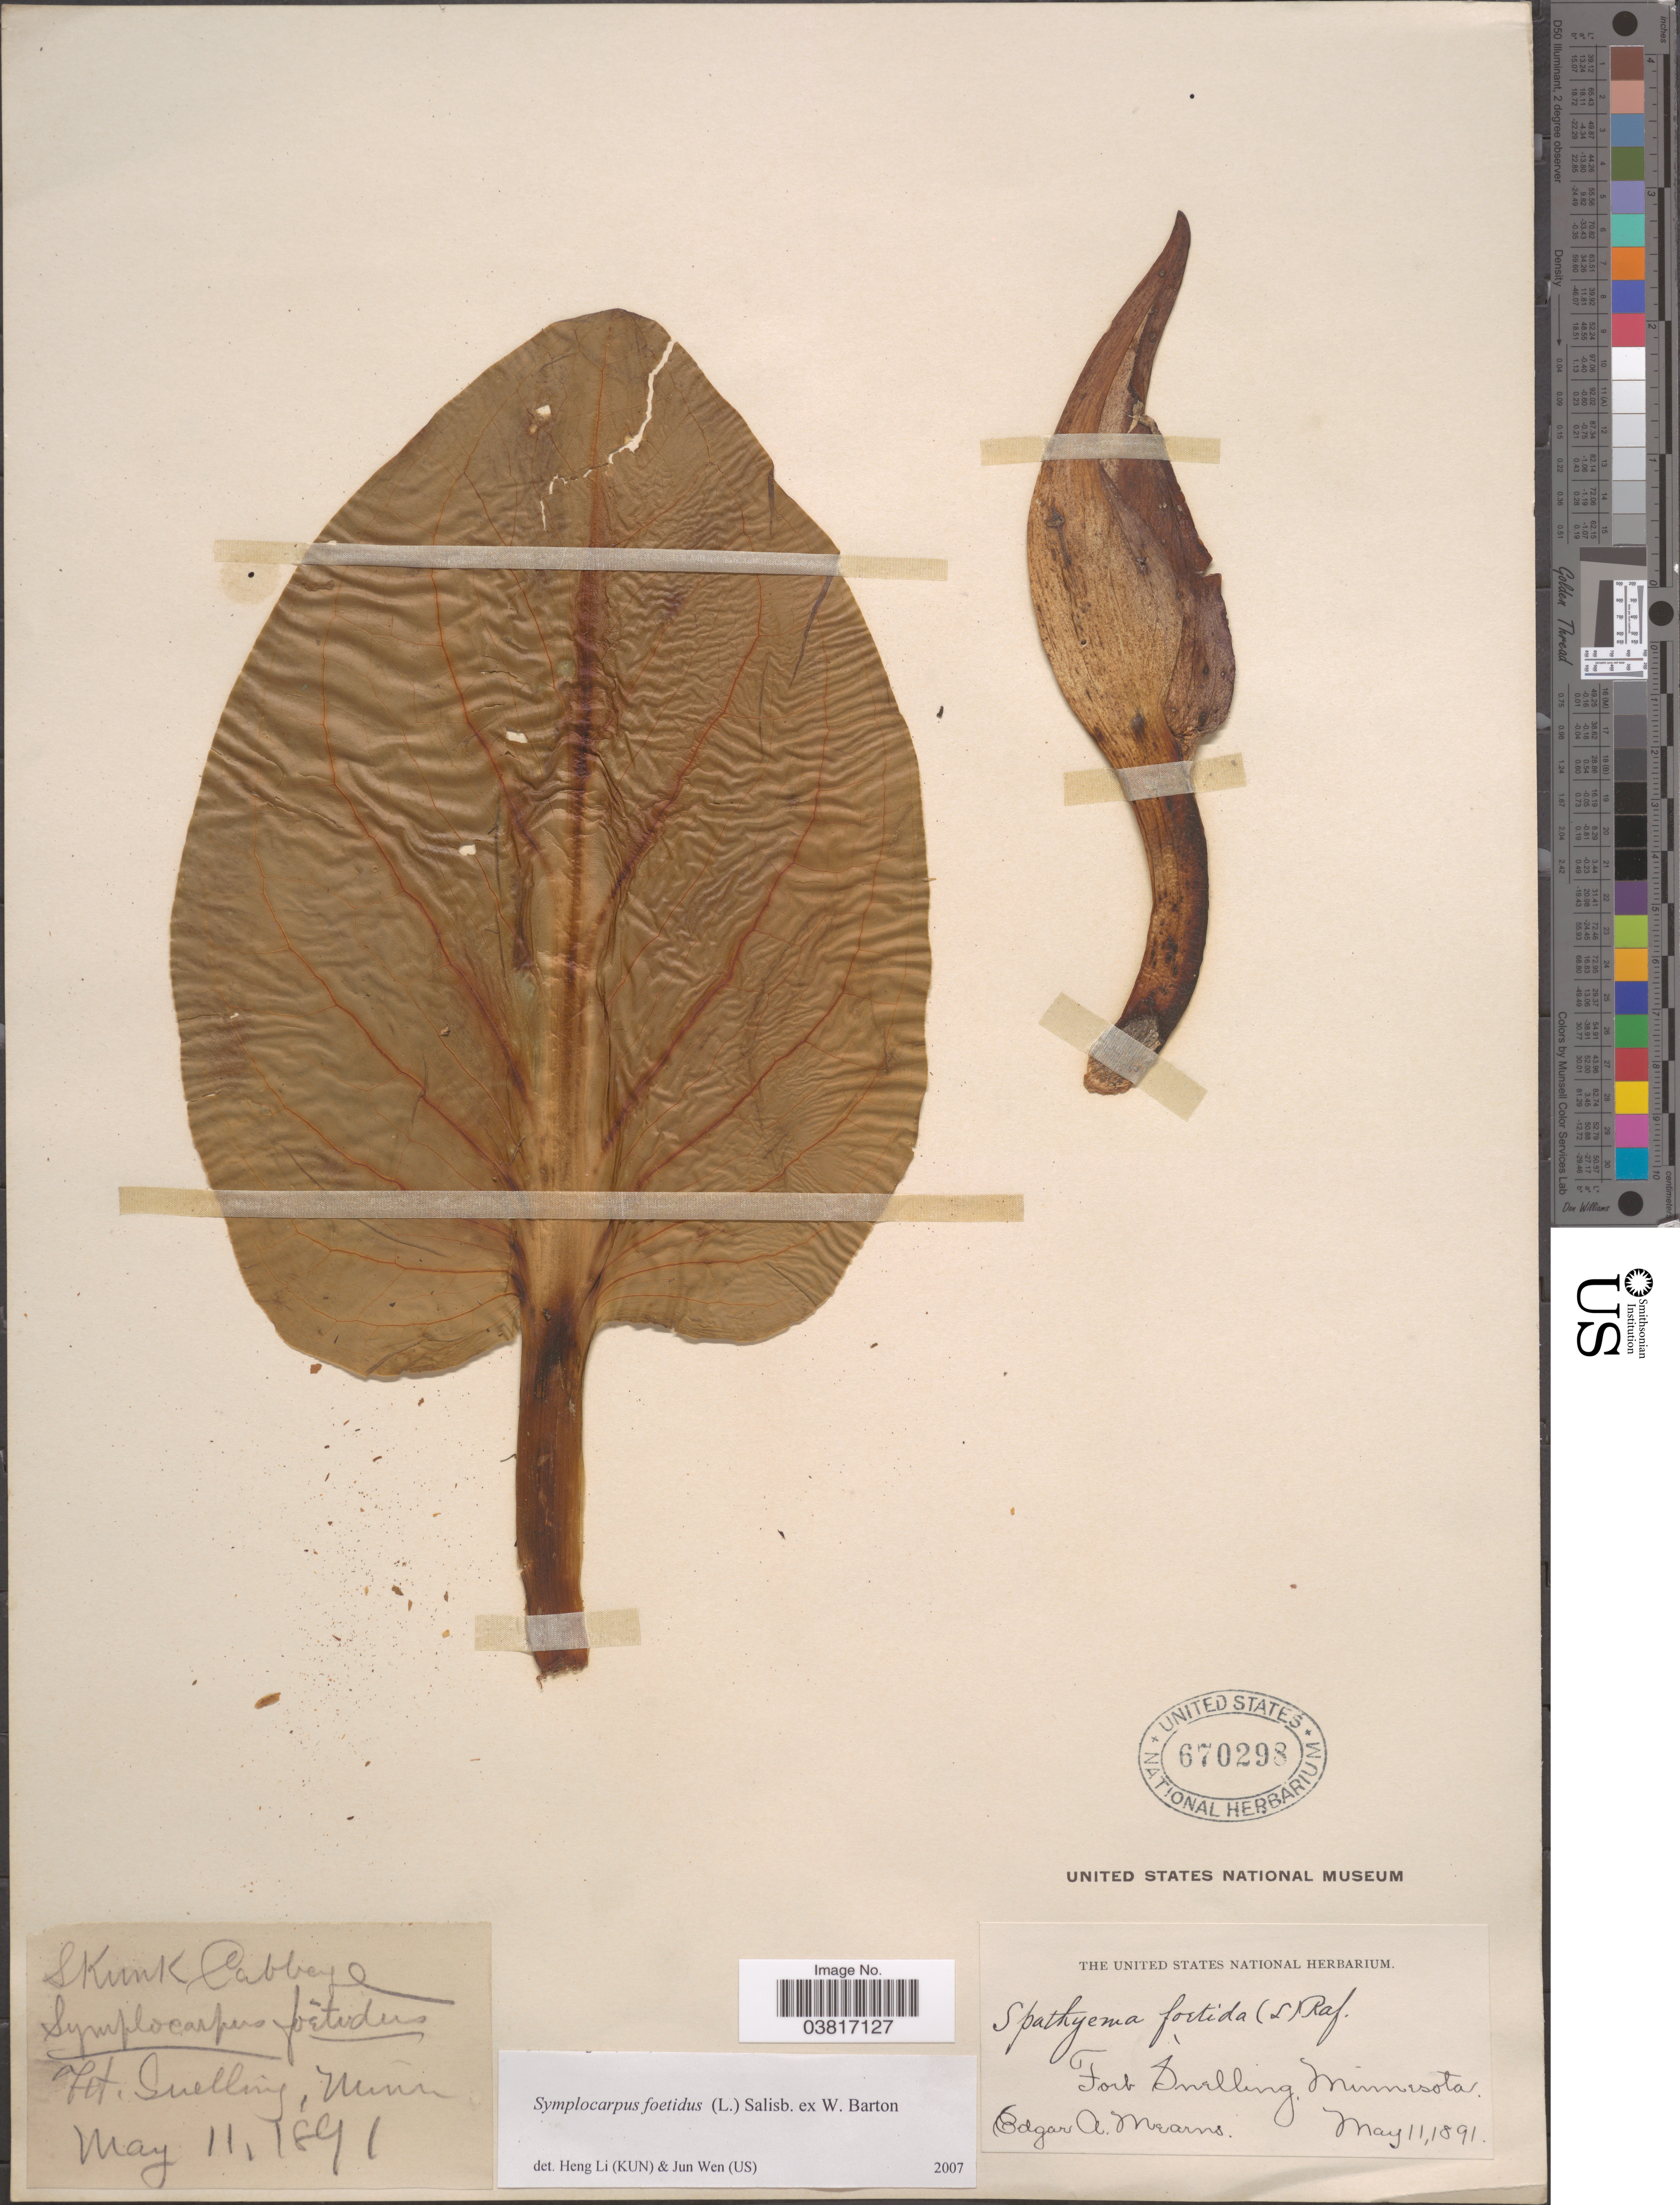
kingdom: Plantae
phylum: Tracheophyta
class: Liliopsida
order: Alismatales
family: Araceae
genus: Symplocarpus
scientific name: Symplocarpus foetidus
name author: (L.) W. Salisb. ex W.P.C. Barton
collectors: E. A. Mearns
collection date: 1891-05-11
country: United States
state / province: Minnesota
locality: Fort Snelling.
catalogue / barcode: US 670298